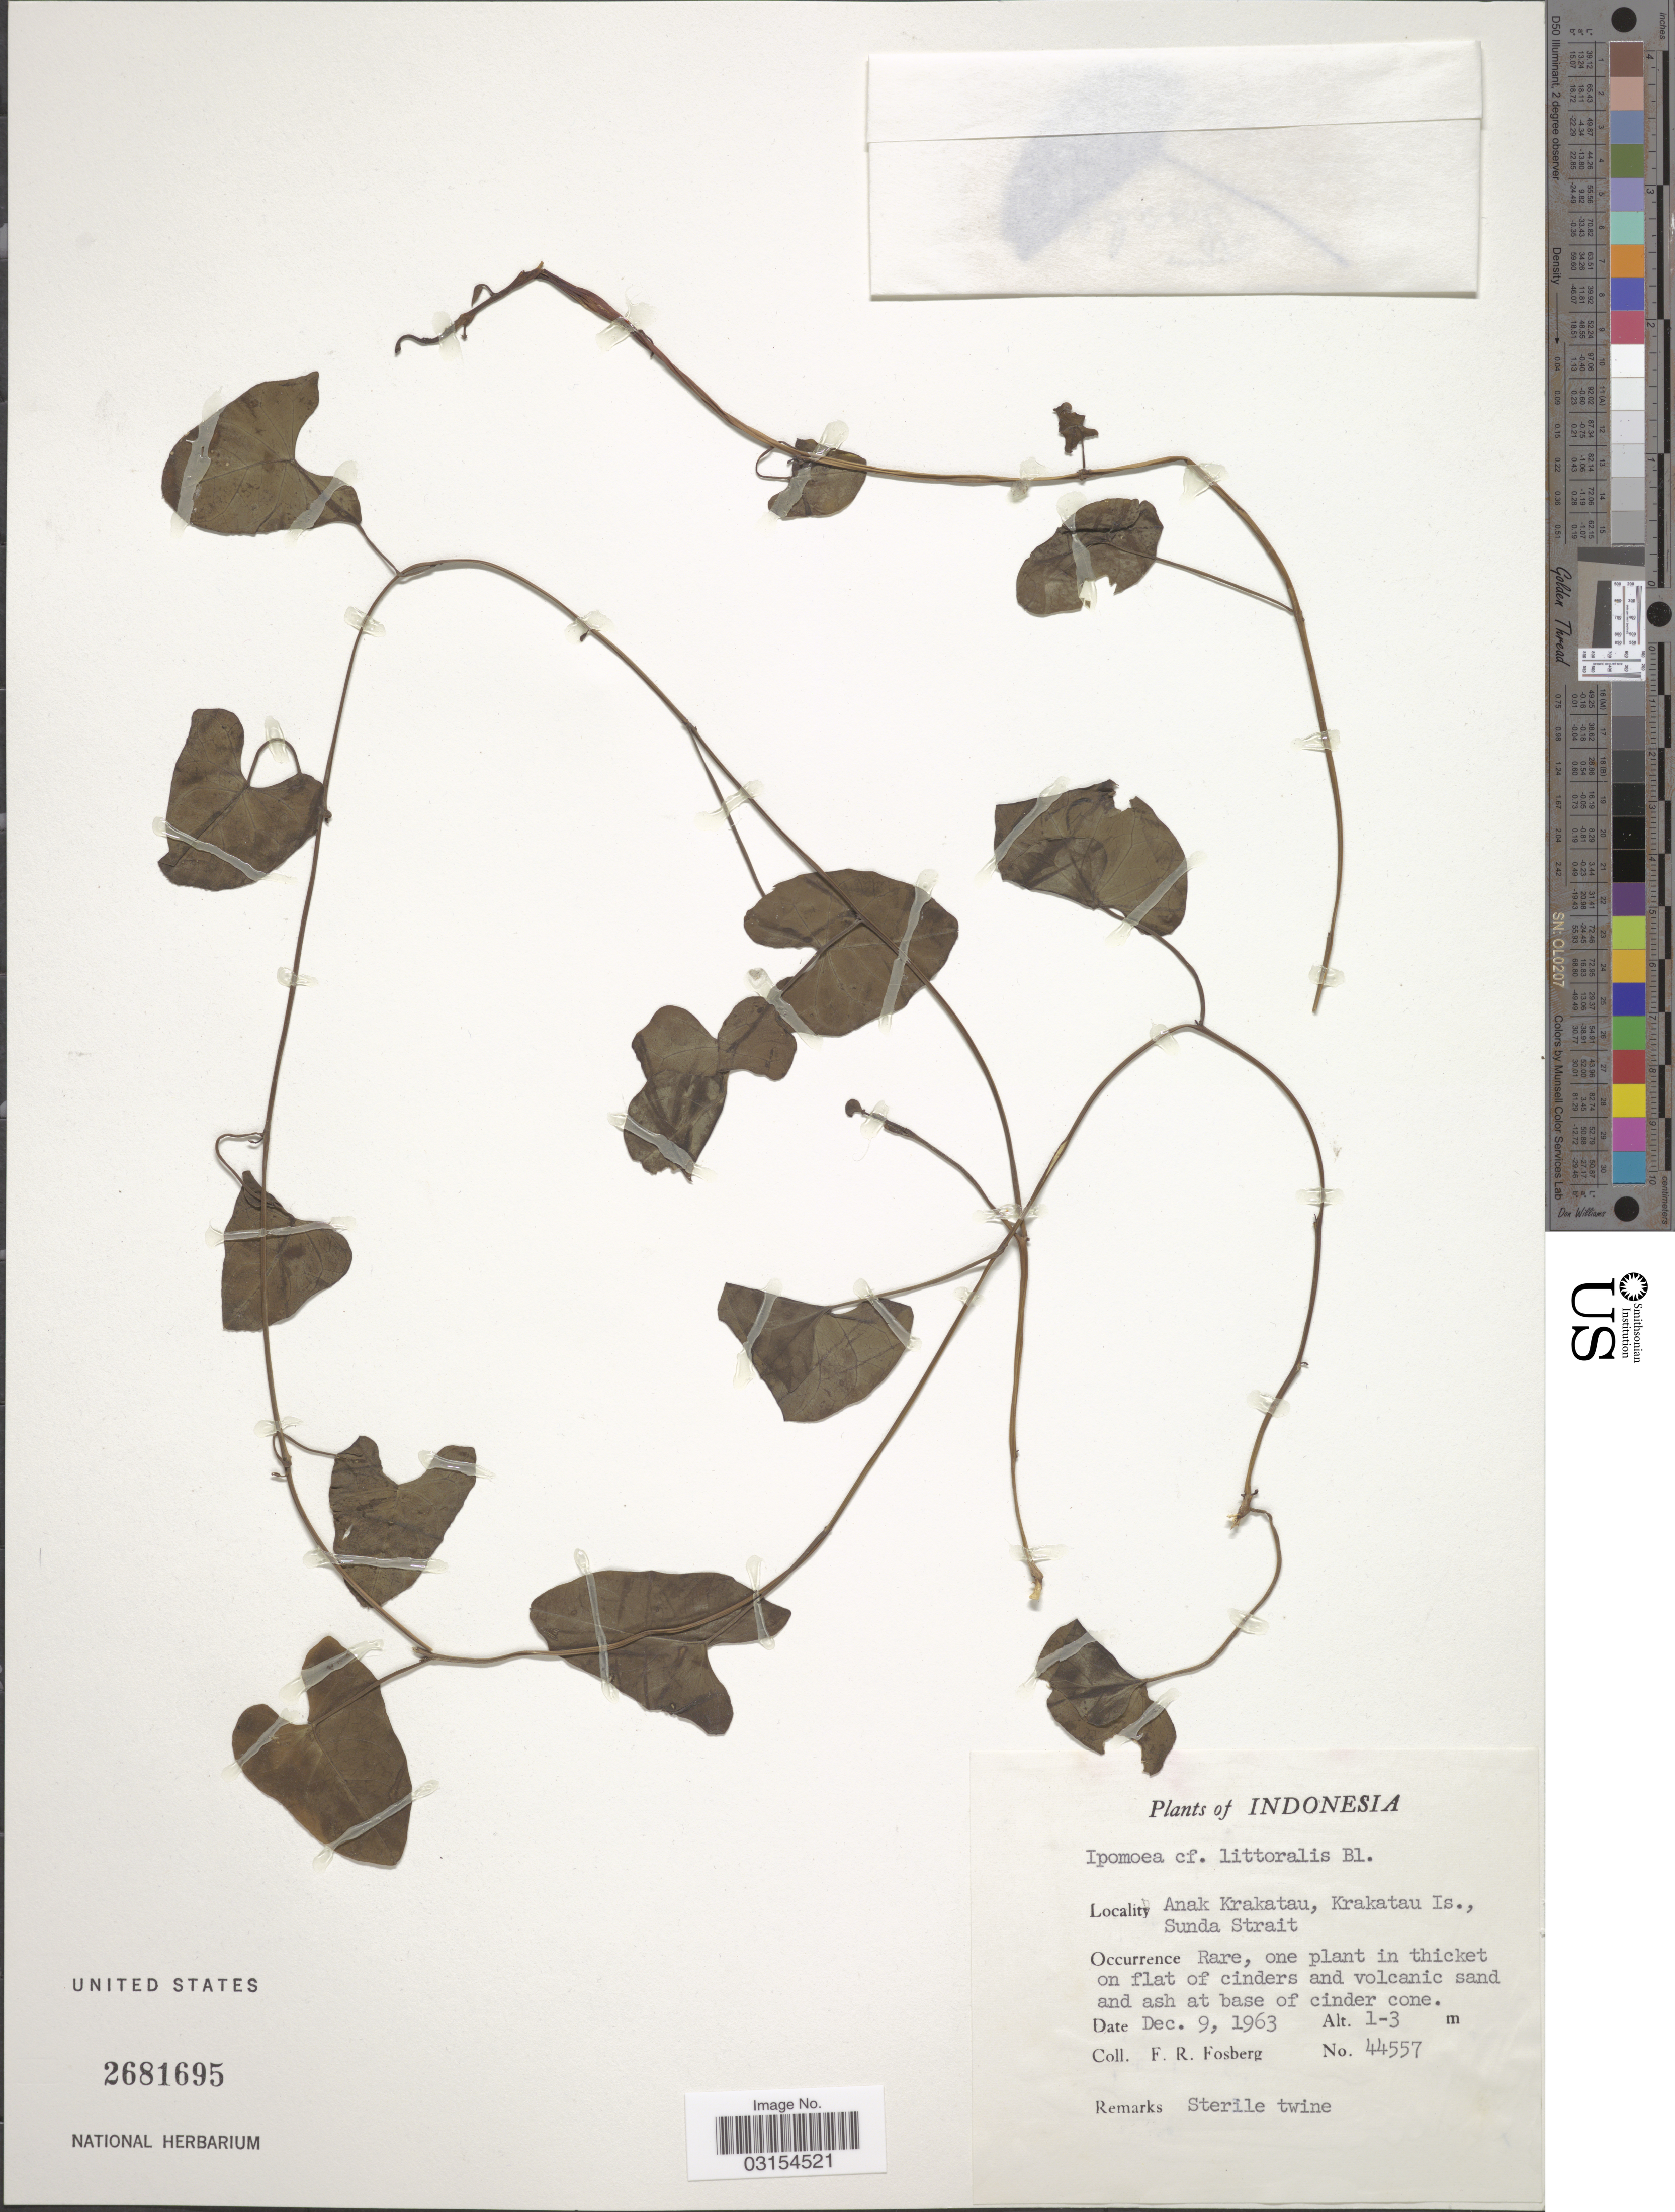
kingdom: Plantae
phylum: Tracheophyta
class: Magnoliopsida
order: Solanales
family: Convolvulaceae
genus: Ipomoea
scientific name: Ipomoea littoralis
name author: Blume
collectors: F. R. Fosberg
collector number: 44557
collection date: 1963-12-09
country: Indonesia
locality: Anak Krakatau, Krakatau Is., Sunda Strait.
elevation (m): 1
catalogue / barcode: US 2681695